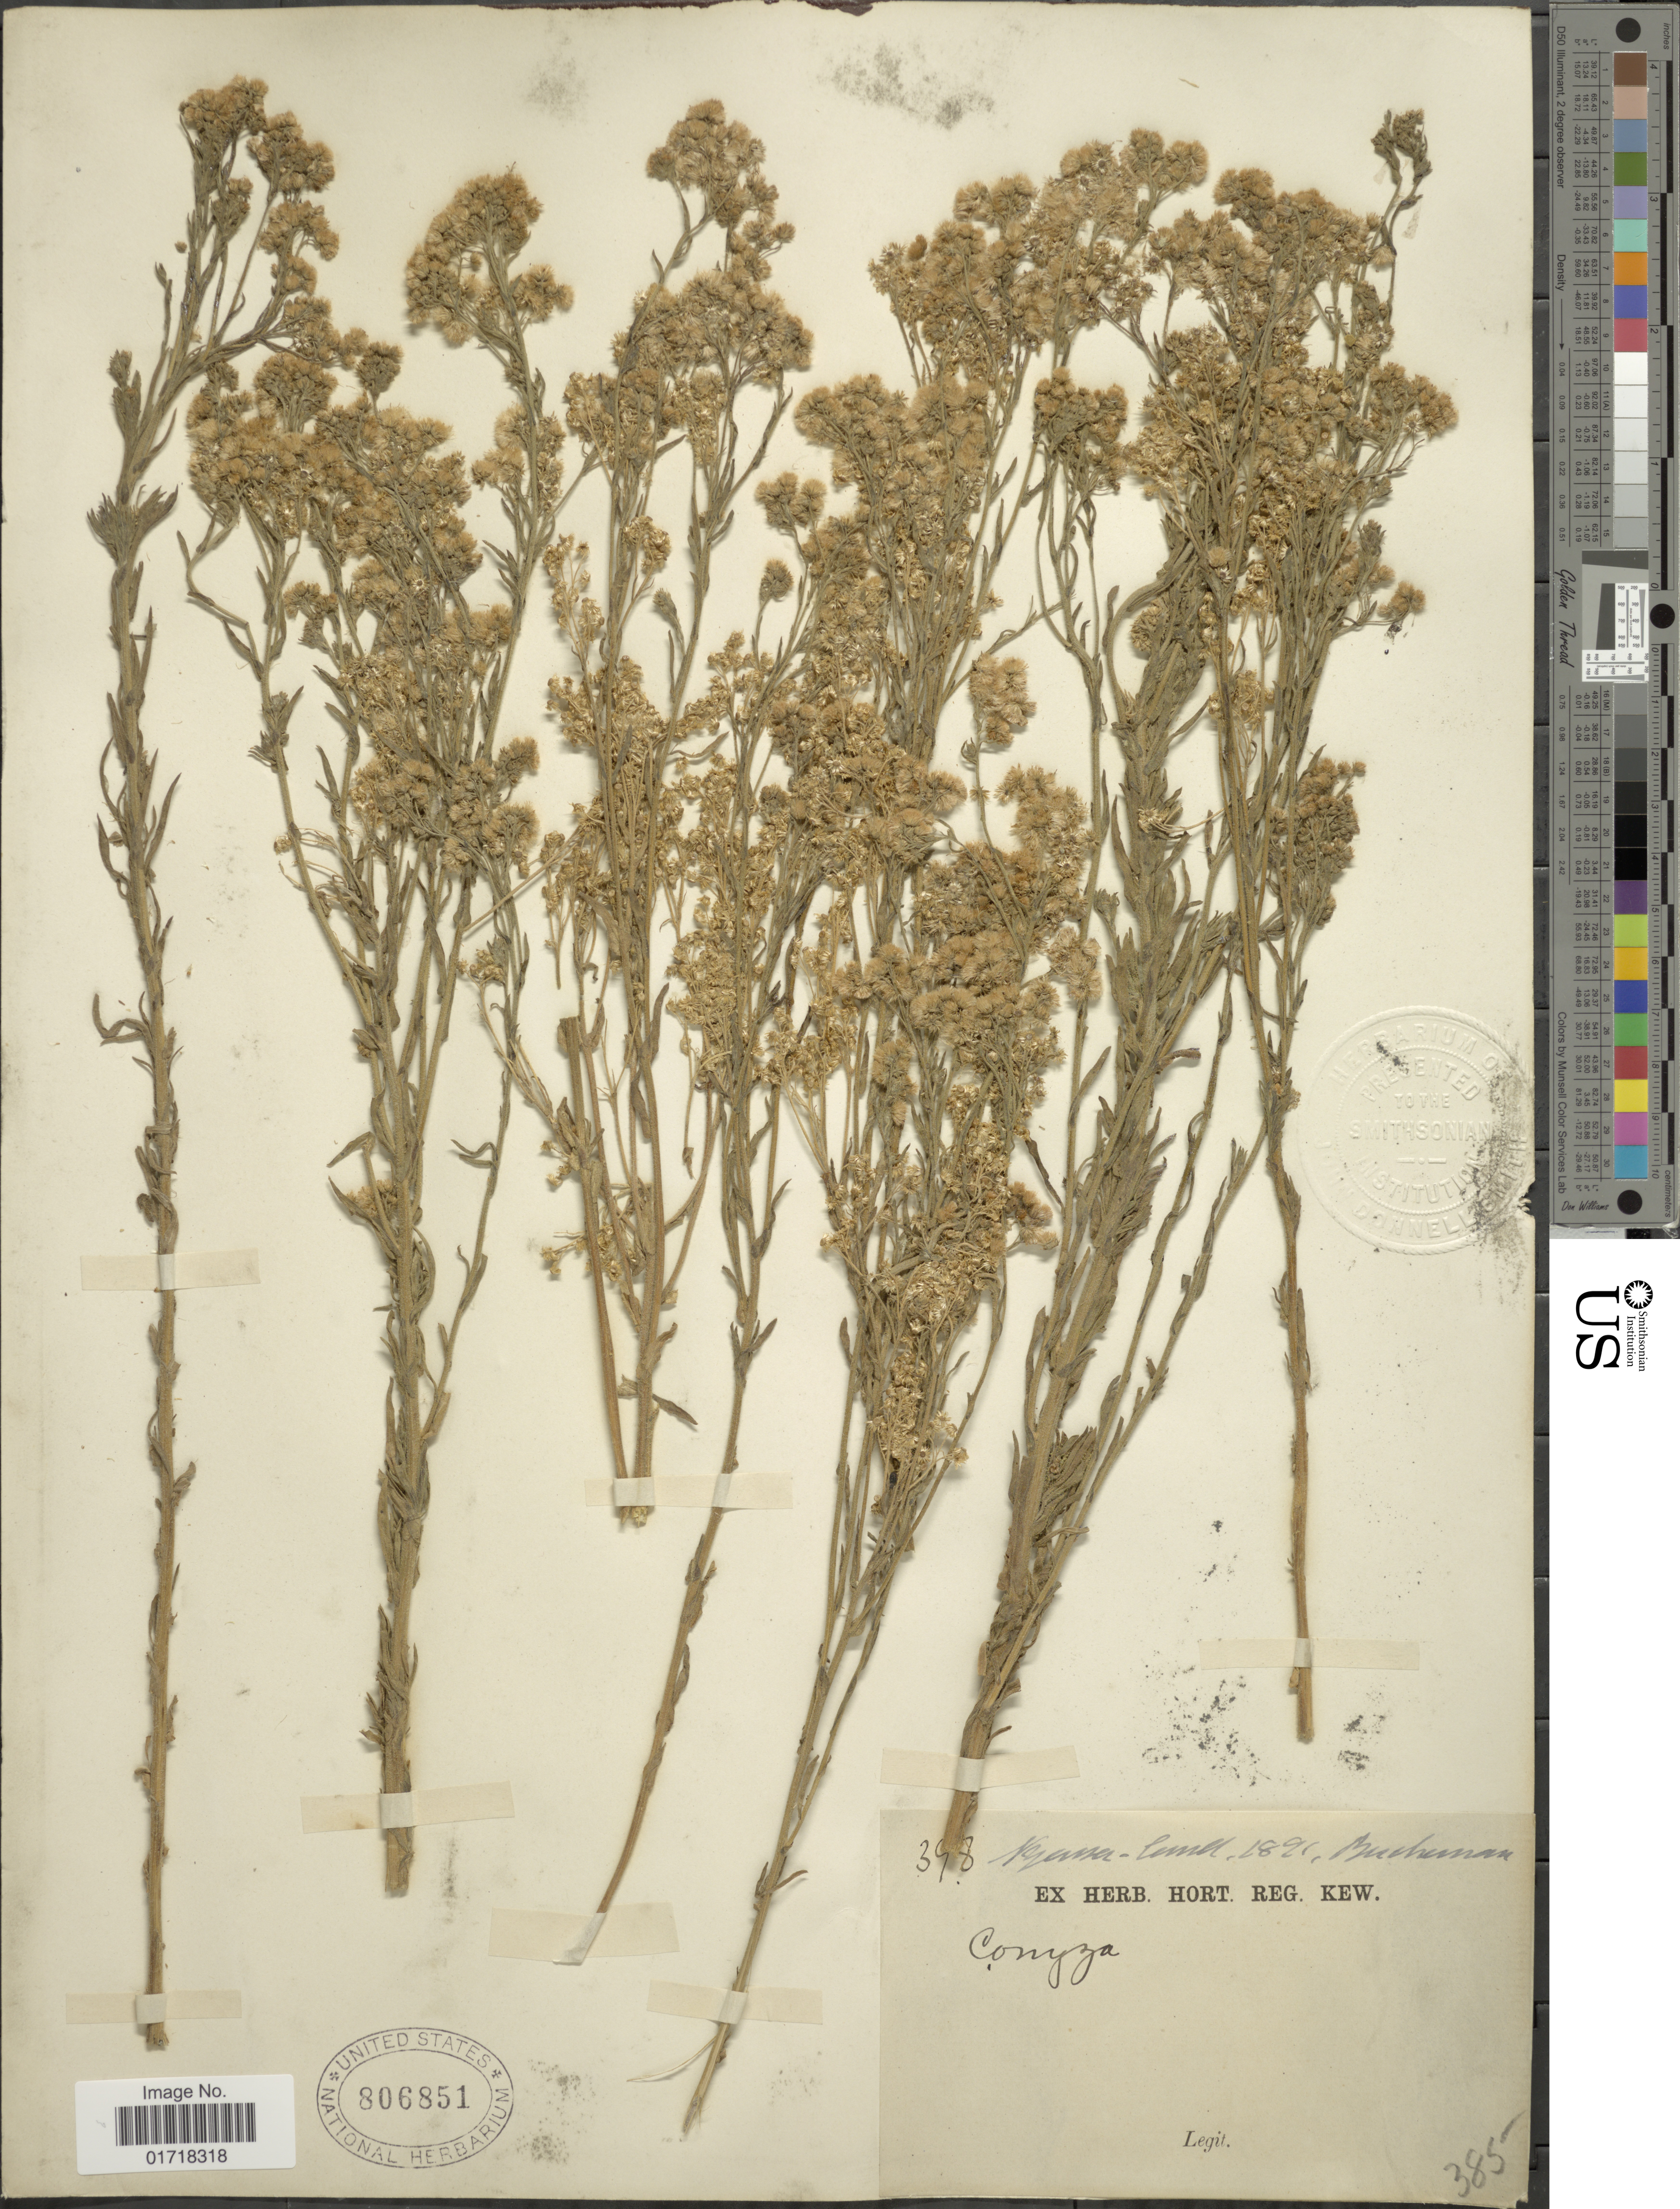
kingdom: Plantae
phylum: Tracheophyta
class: Magnoliopsida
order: Asterales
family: Asteraceae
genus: Conyza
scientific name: Conyza sp.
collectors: -. Buchanan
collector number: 398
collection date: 1891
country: Malawi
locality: Nyassaland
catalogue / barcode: US 806851